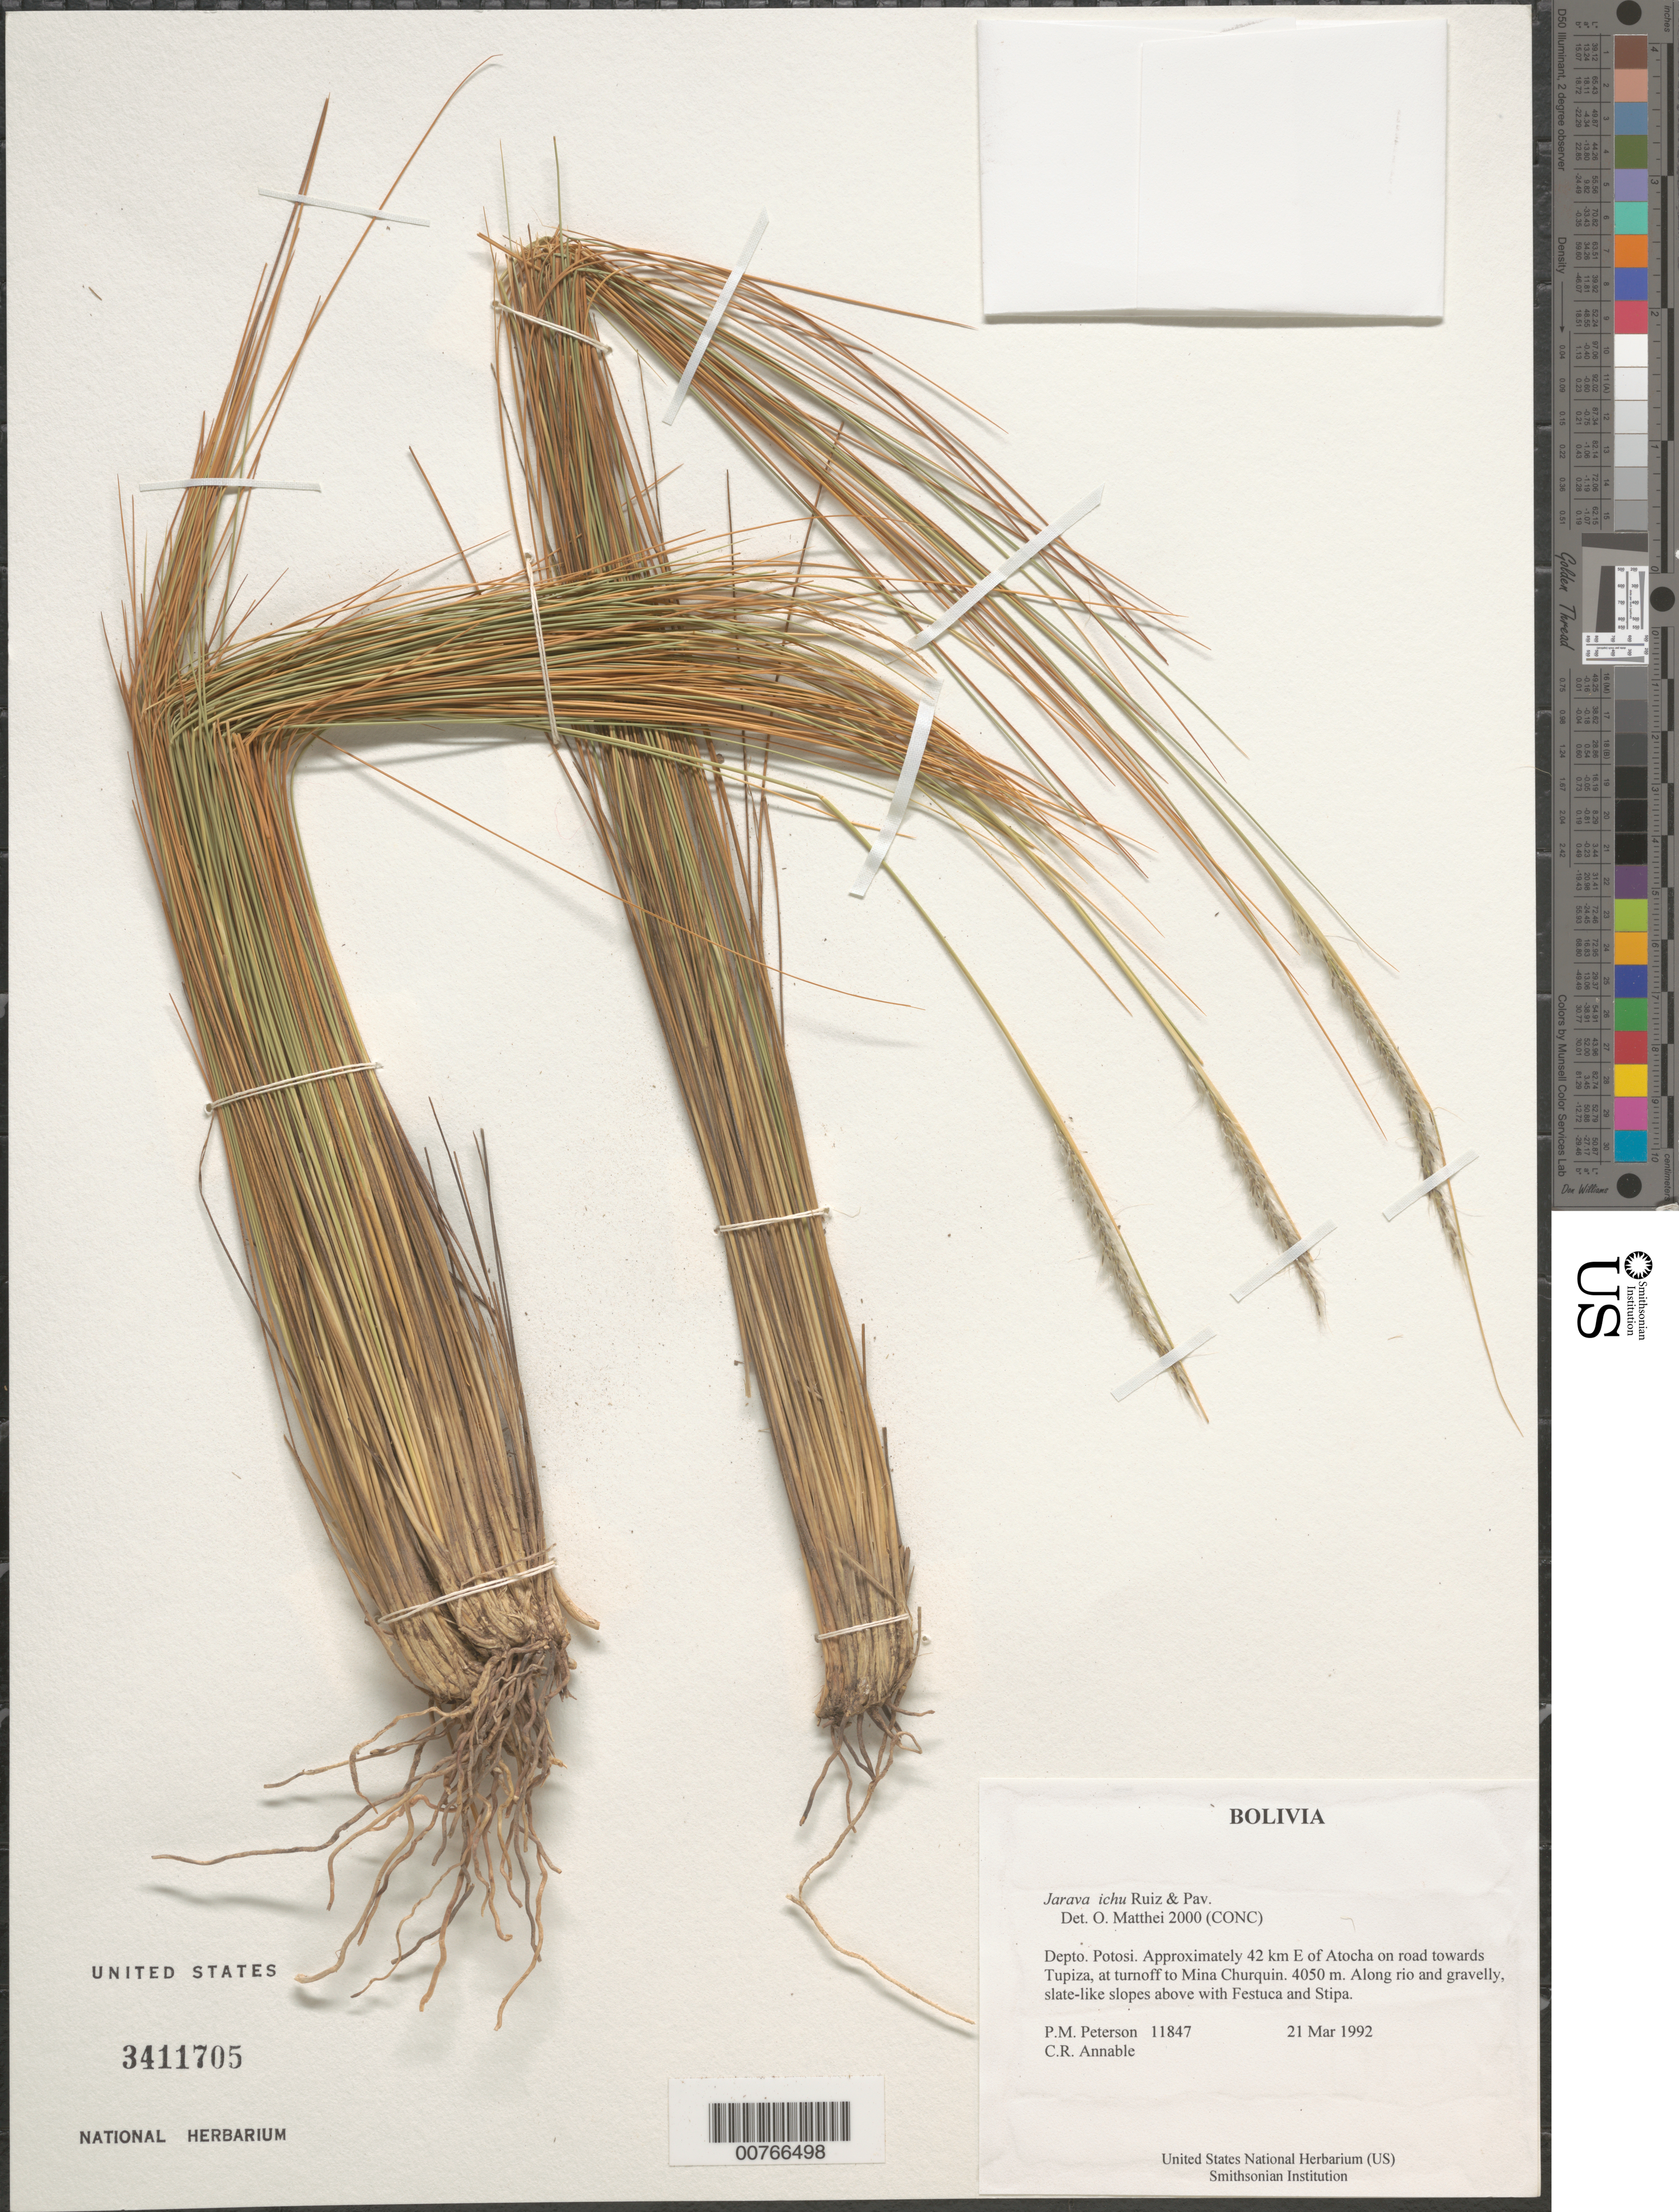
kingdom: Plantae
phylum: Tracheophyta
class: Liliopsida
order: Poales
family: Poaceae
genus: Jarava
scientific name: Jarava ichu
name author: Ruiz & Pav.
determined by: Matthei, O. R.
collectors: P. M. Peterson & C. R. Annable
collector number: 11847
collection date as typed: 21 Mar 1992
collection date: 1992-03-21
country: Bolivia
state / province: Potosi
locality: Approximately 42 km E of Atocha on road towards Tupiza, at turnoff to Mina Churquin.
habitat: Along rio and gravelly, slate-like slopes above with Festuca and Stipa.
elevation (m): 4050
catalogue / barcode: US 3411705